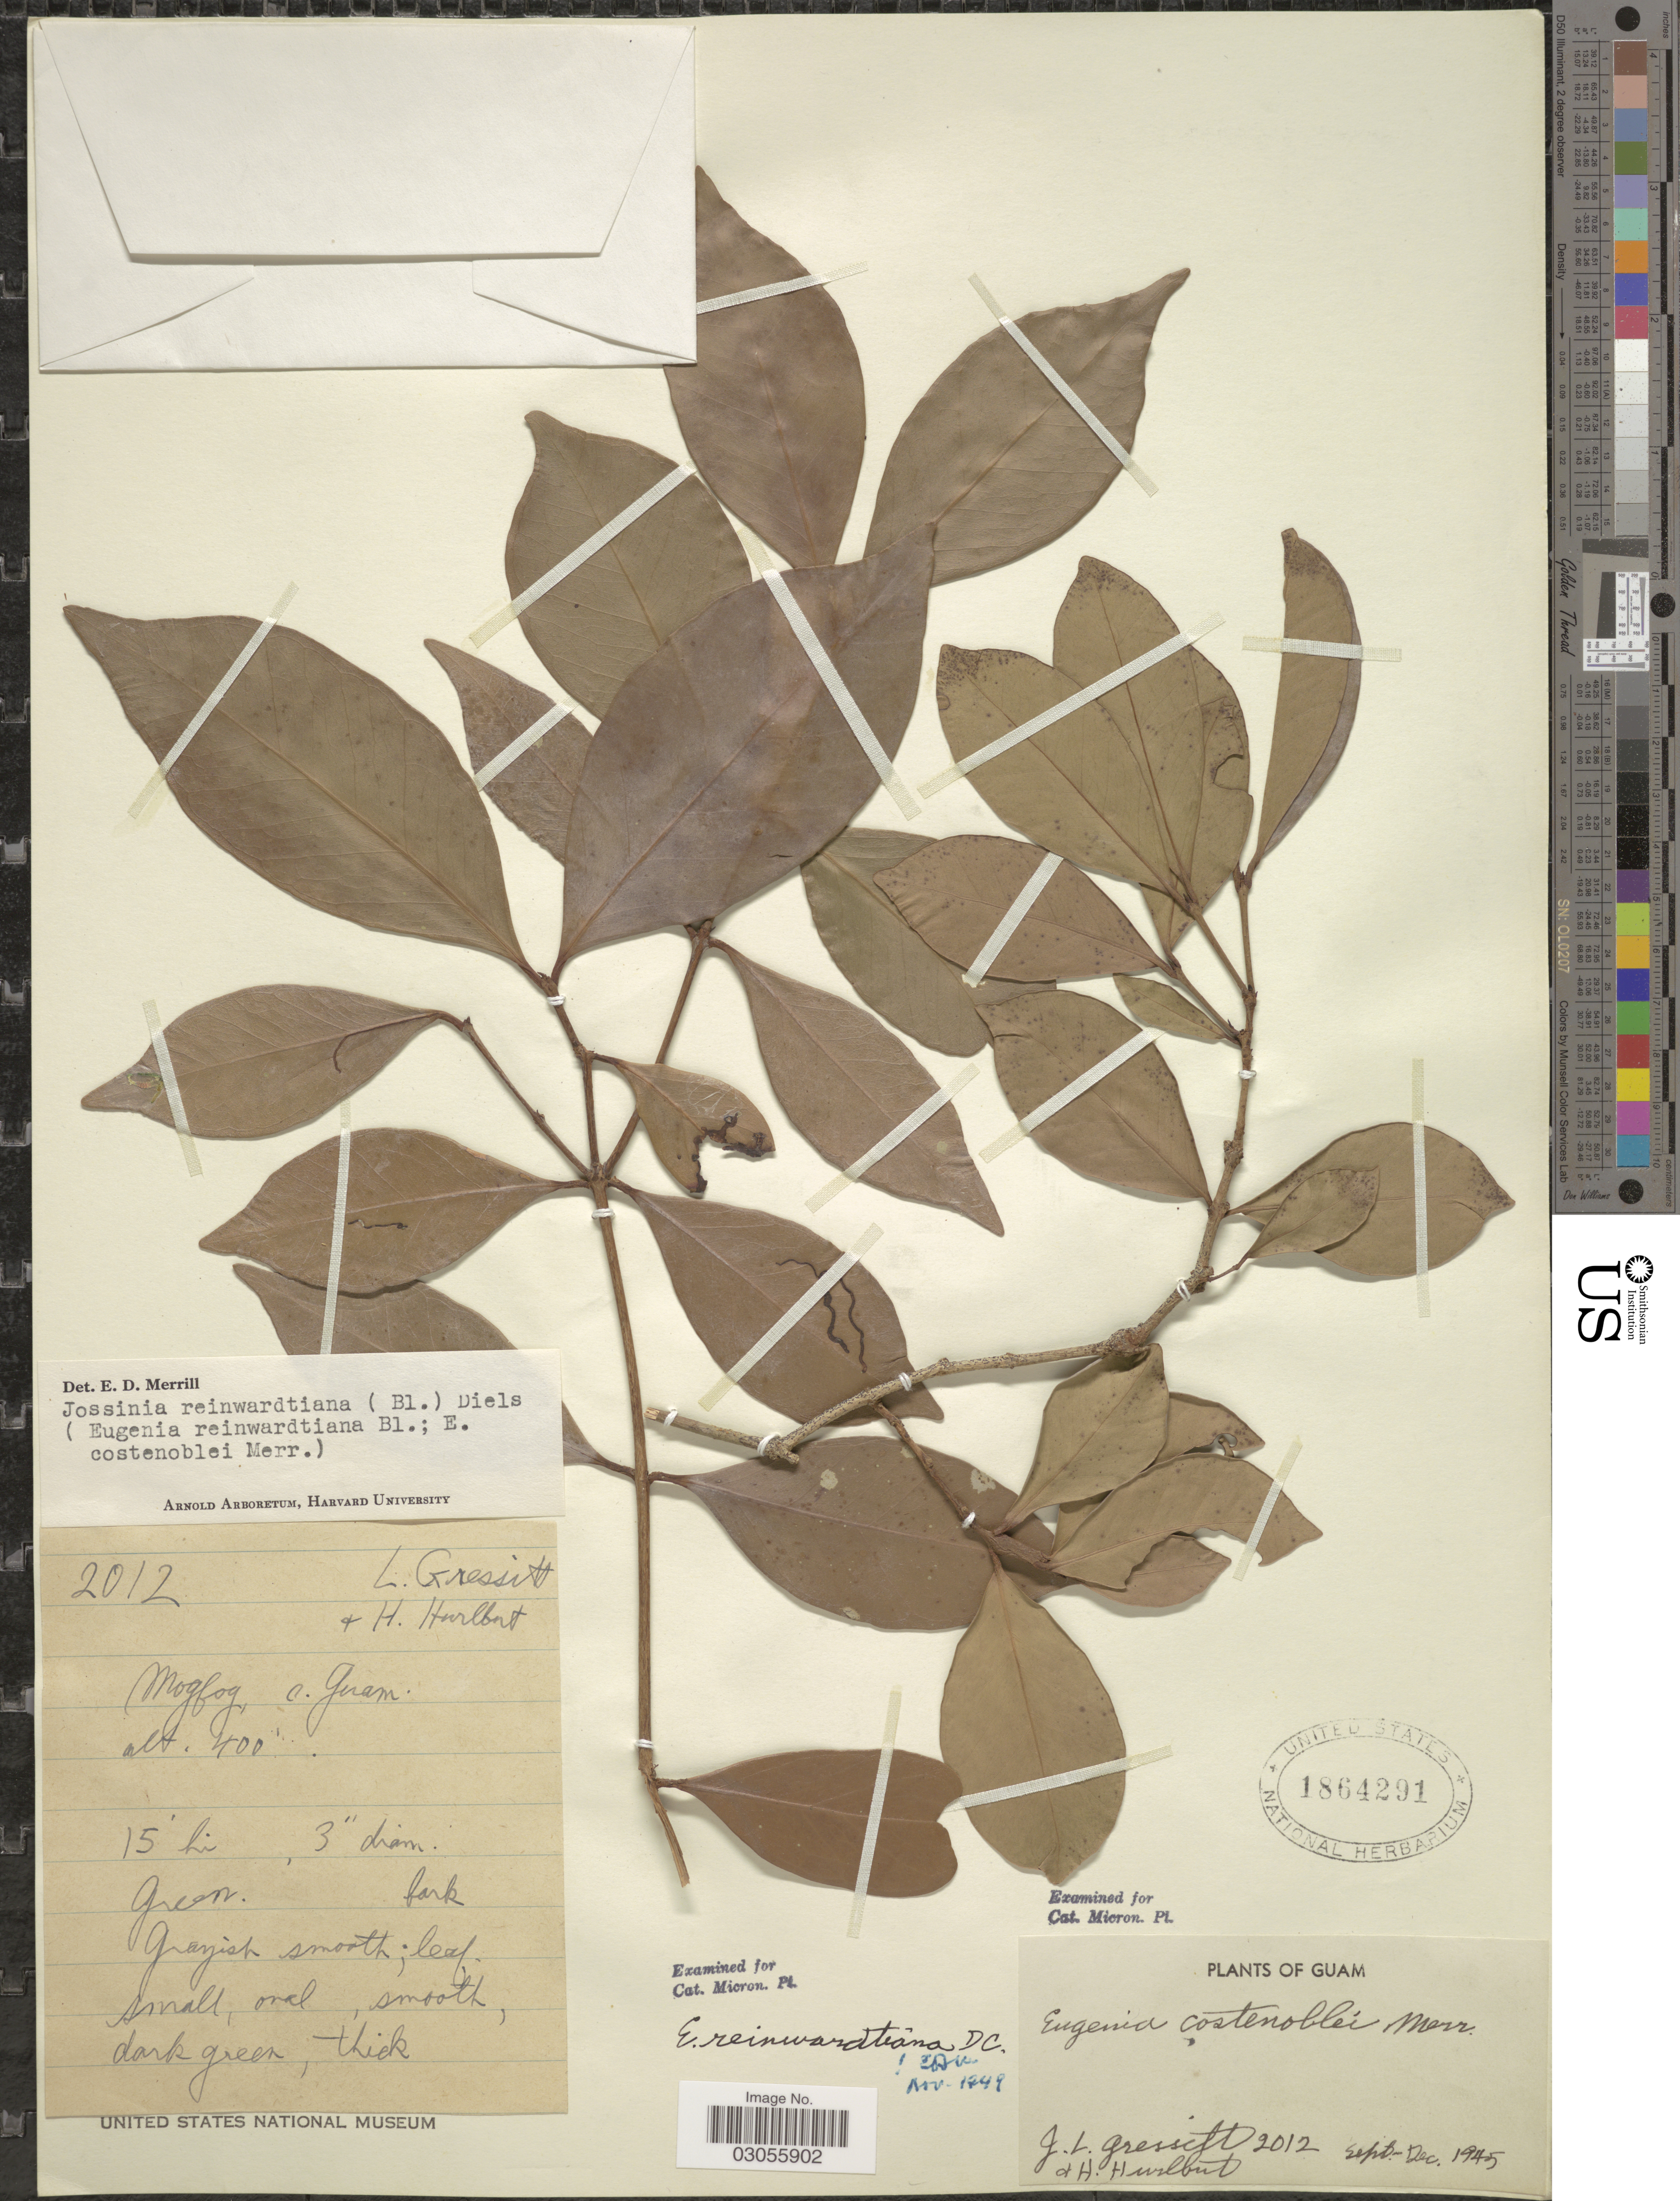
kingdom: Plantae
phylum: Tracheophyta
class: Magnoliopsida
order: Myrtales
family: Myrtaceae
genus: Eugenia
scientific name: Eugenia reinwardtiana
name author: (Blume) DC.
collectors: L. Gressitt & H. Hurlbut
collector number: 2012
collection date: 1945-09/1945-12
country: Guam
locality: Mogfog, c. Guam.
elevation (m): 122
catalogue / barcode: US 1864291